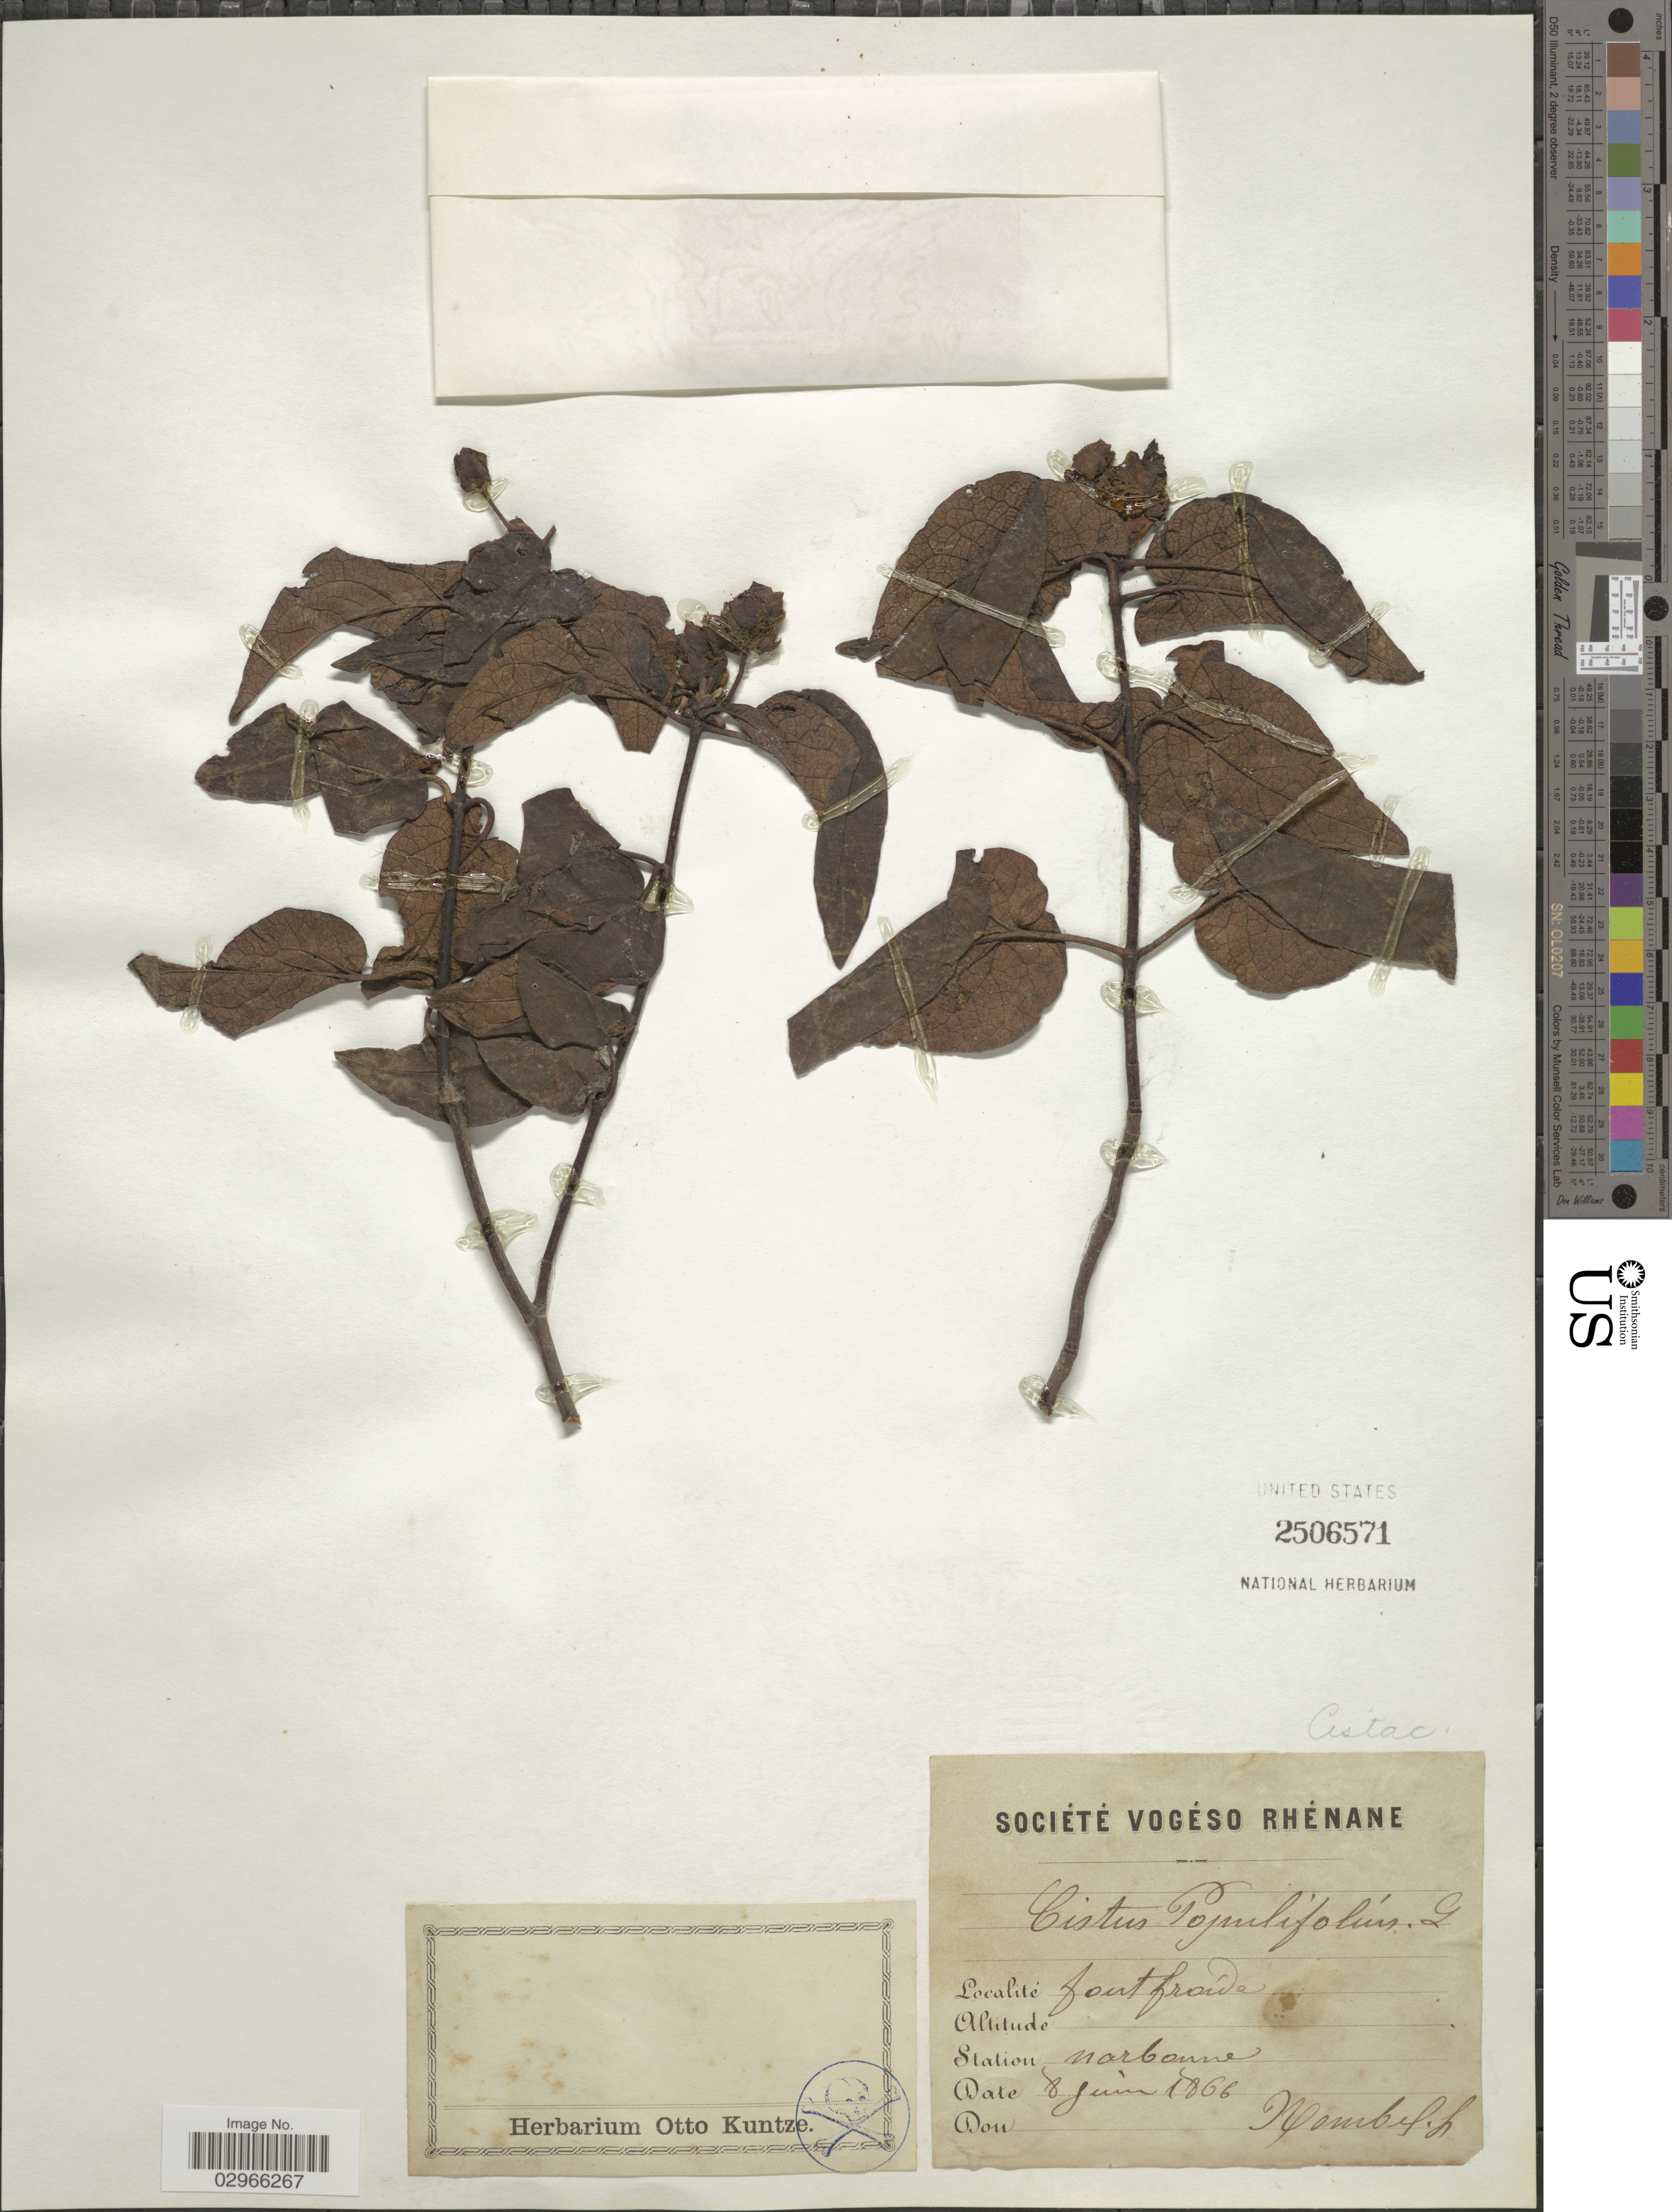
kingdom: Plantae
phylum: Tracheophyta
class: Magnoliopsida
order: Malvales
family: Cistaceae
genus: Cistus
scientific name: Cistus populifolius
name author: L.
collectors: H. Nombel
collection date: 1866-06-08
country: France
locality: Fort fraide. Station Narbonne.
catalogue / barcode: US 2506571